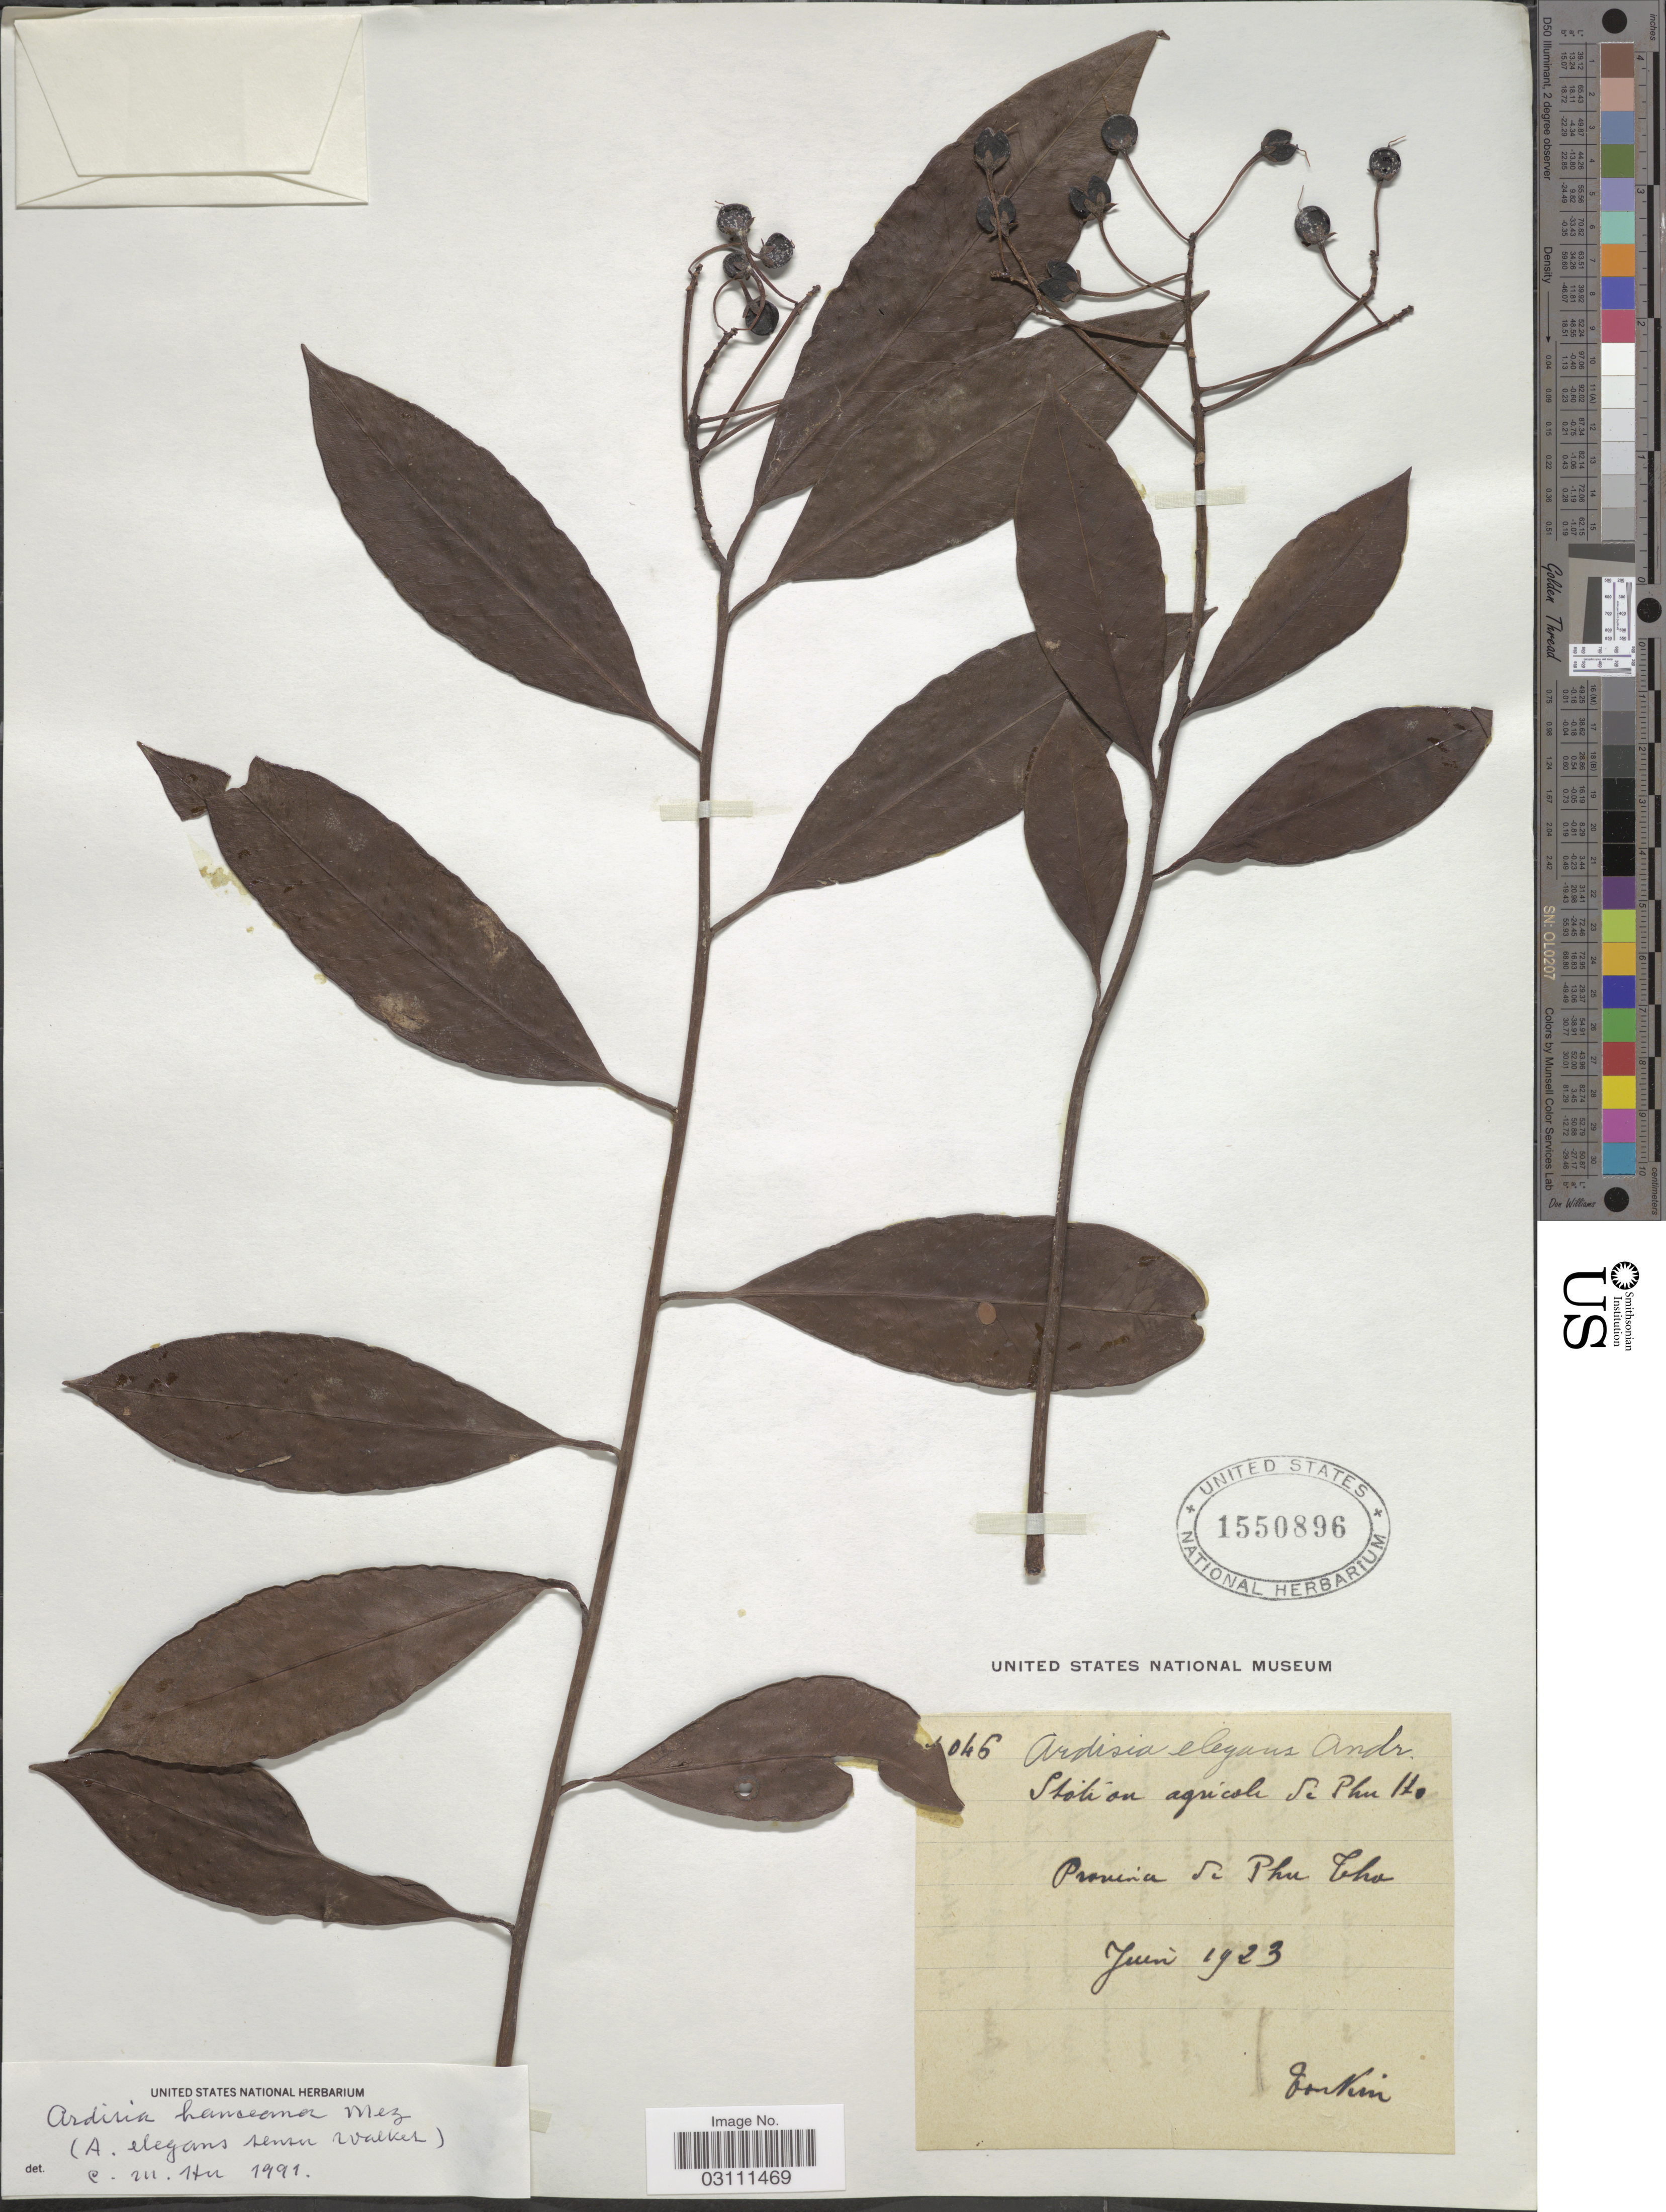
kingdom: Plantae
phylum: Tracheophyta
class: Magnoliopsida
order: Ericales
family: Primulaceae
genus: Ardisia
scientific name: Ardisia elegans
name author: Andrews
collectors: A. Petelot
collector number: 4046*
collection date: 1923-06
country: Vietnam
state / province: Phu Tho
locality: Provincia de Phu Tho, Station agricole de Phu Ho.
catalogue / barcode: US 1550896